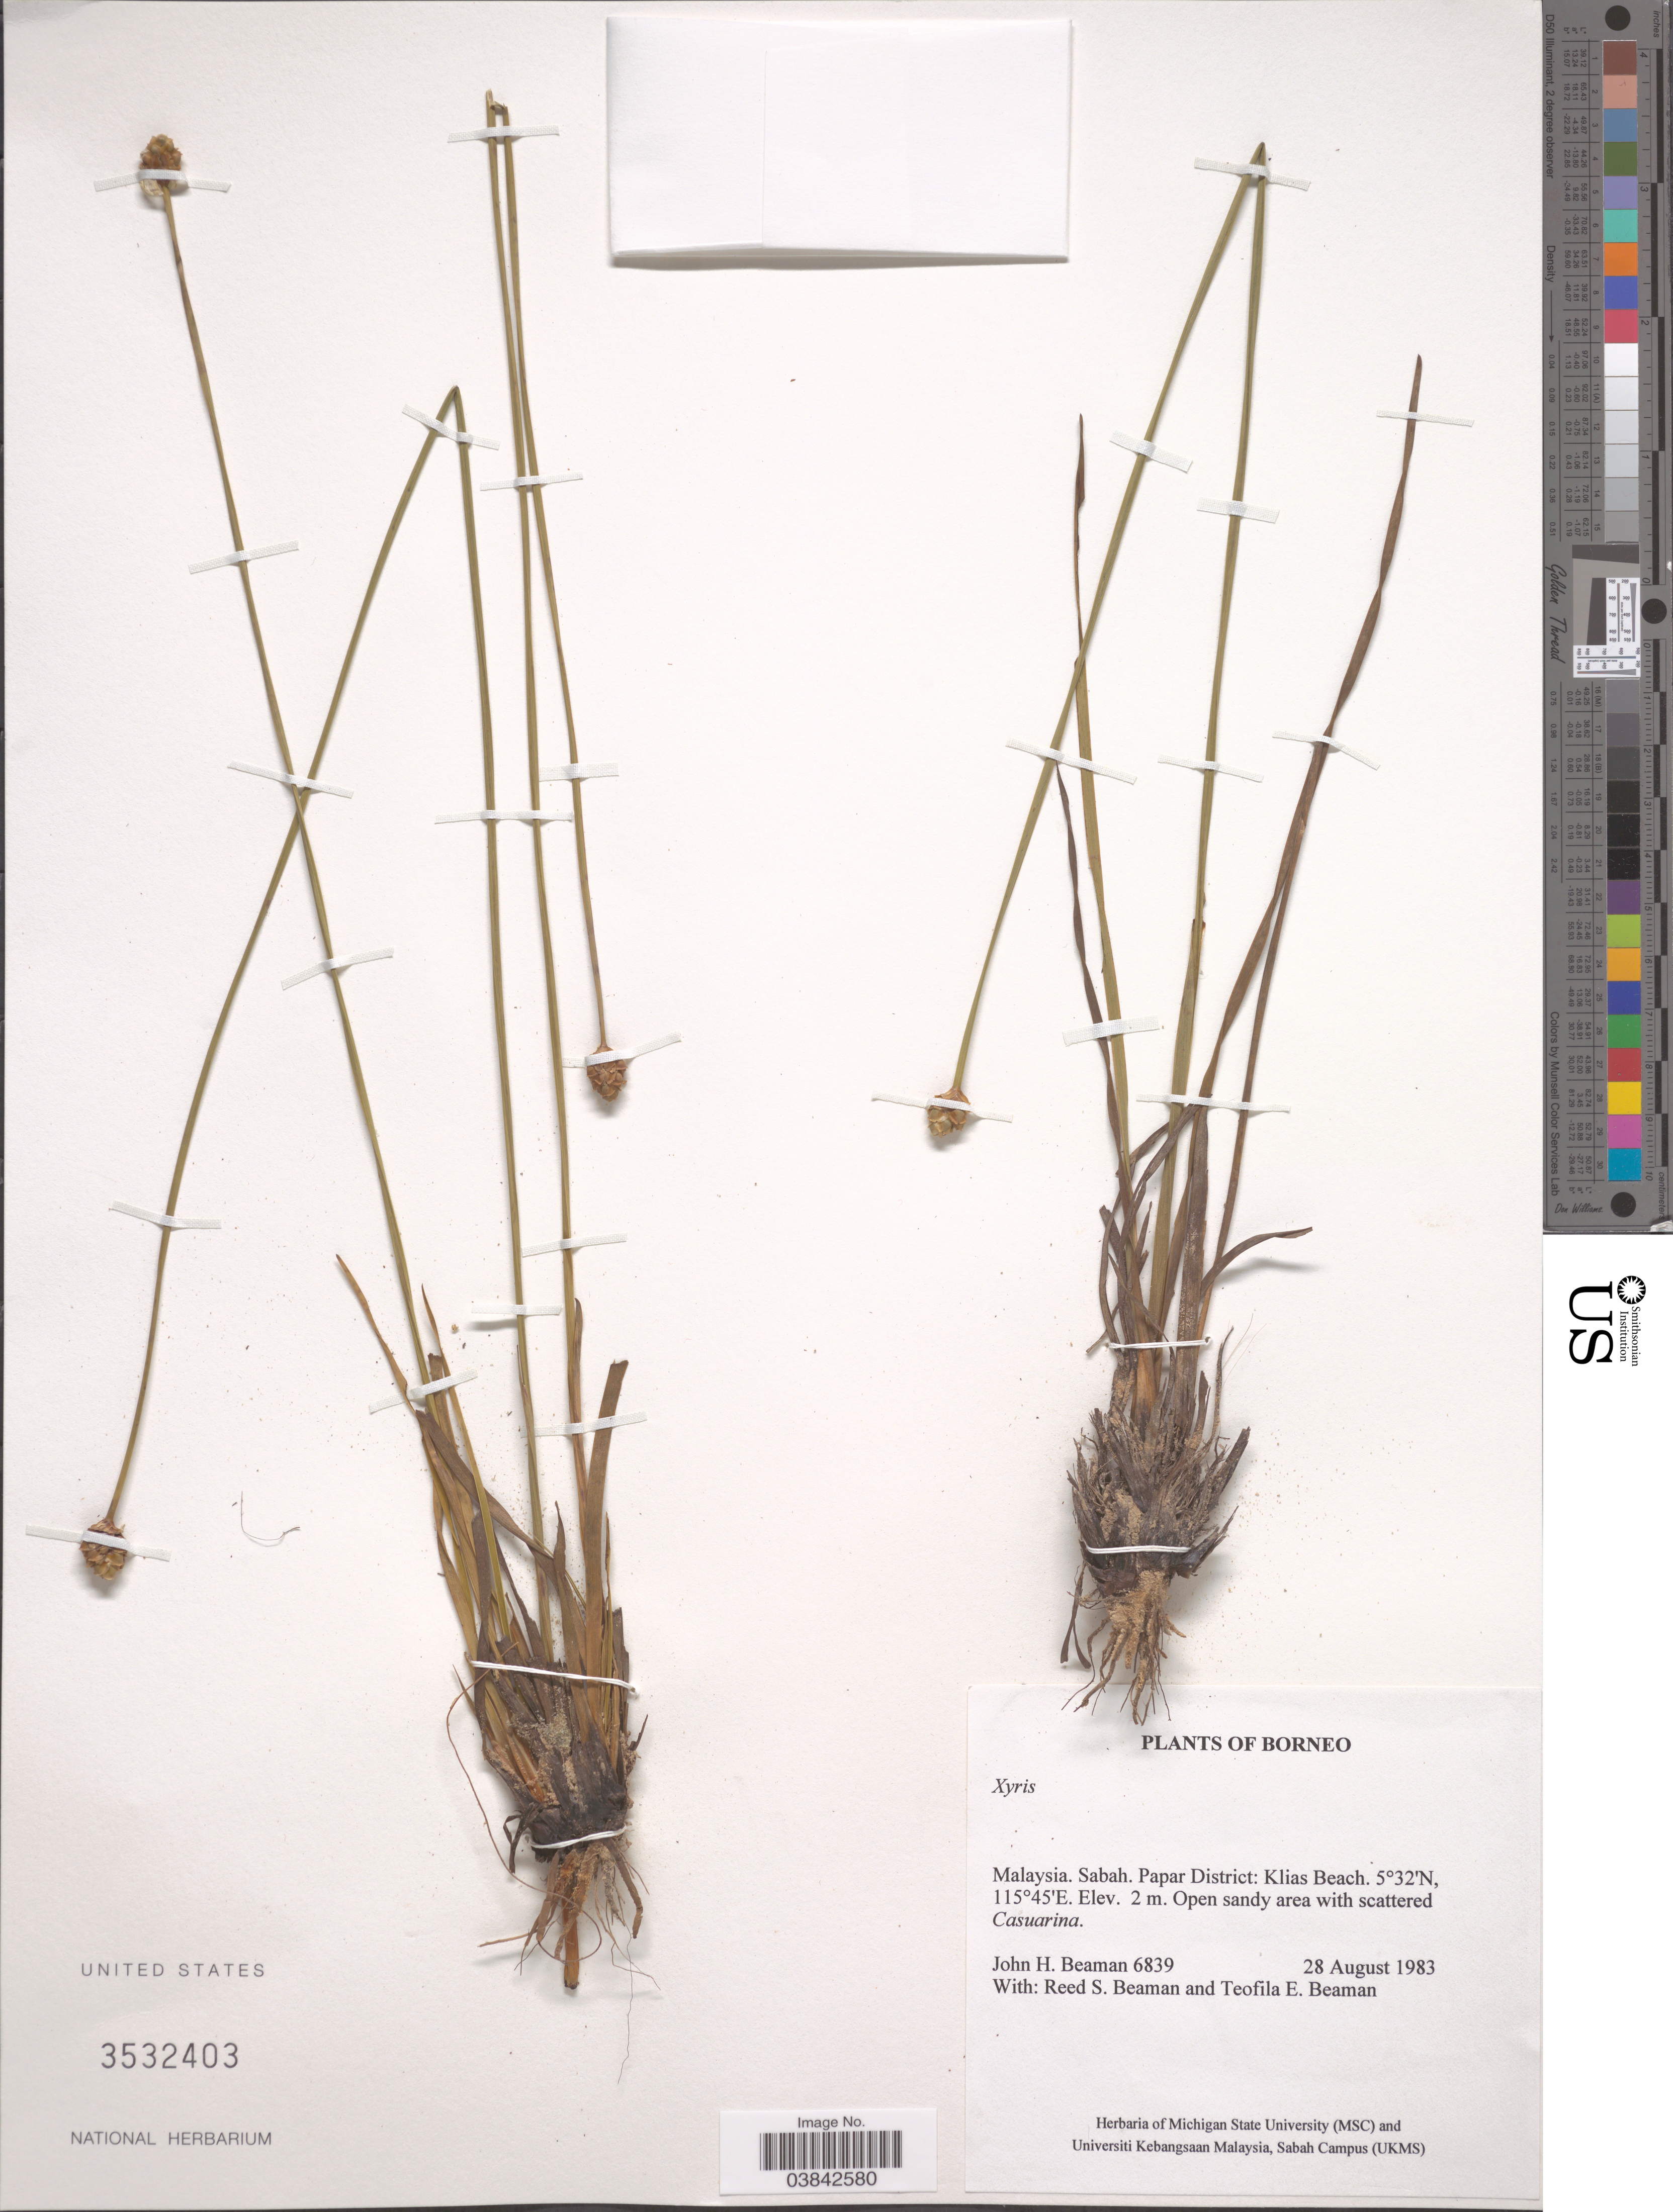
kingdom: Plantae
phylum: Tracheophyta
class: Liliopsida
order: Poales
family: Xyridaceae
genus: Xyris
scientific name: Xyris sp.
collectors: J. H. Beaman, R. S. Beaman & T. E. Beaman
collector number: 6839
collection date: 1983-08-28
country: Malaysia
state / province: Sabah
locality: Borneo. Papar District: Klias Beach.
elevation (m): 2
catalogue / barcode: US 3532403